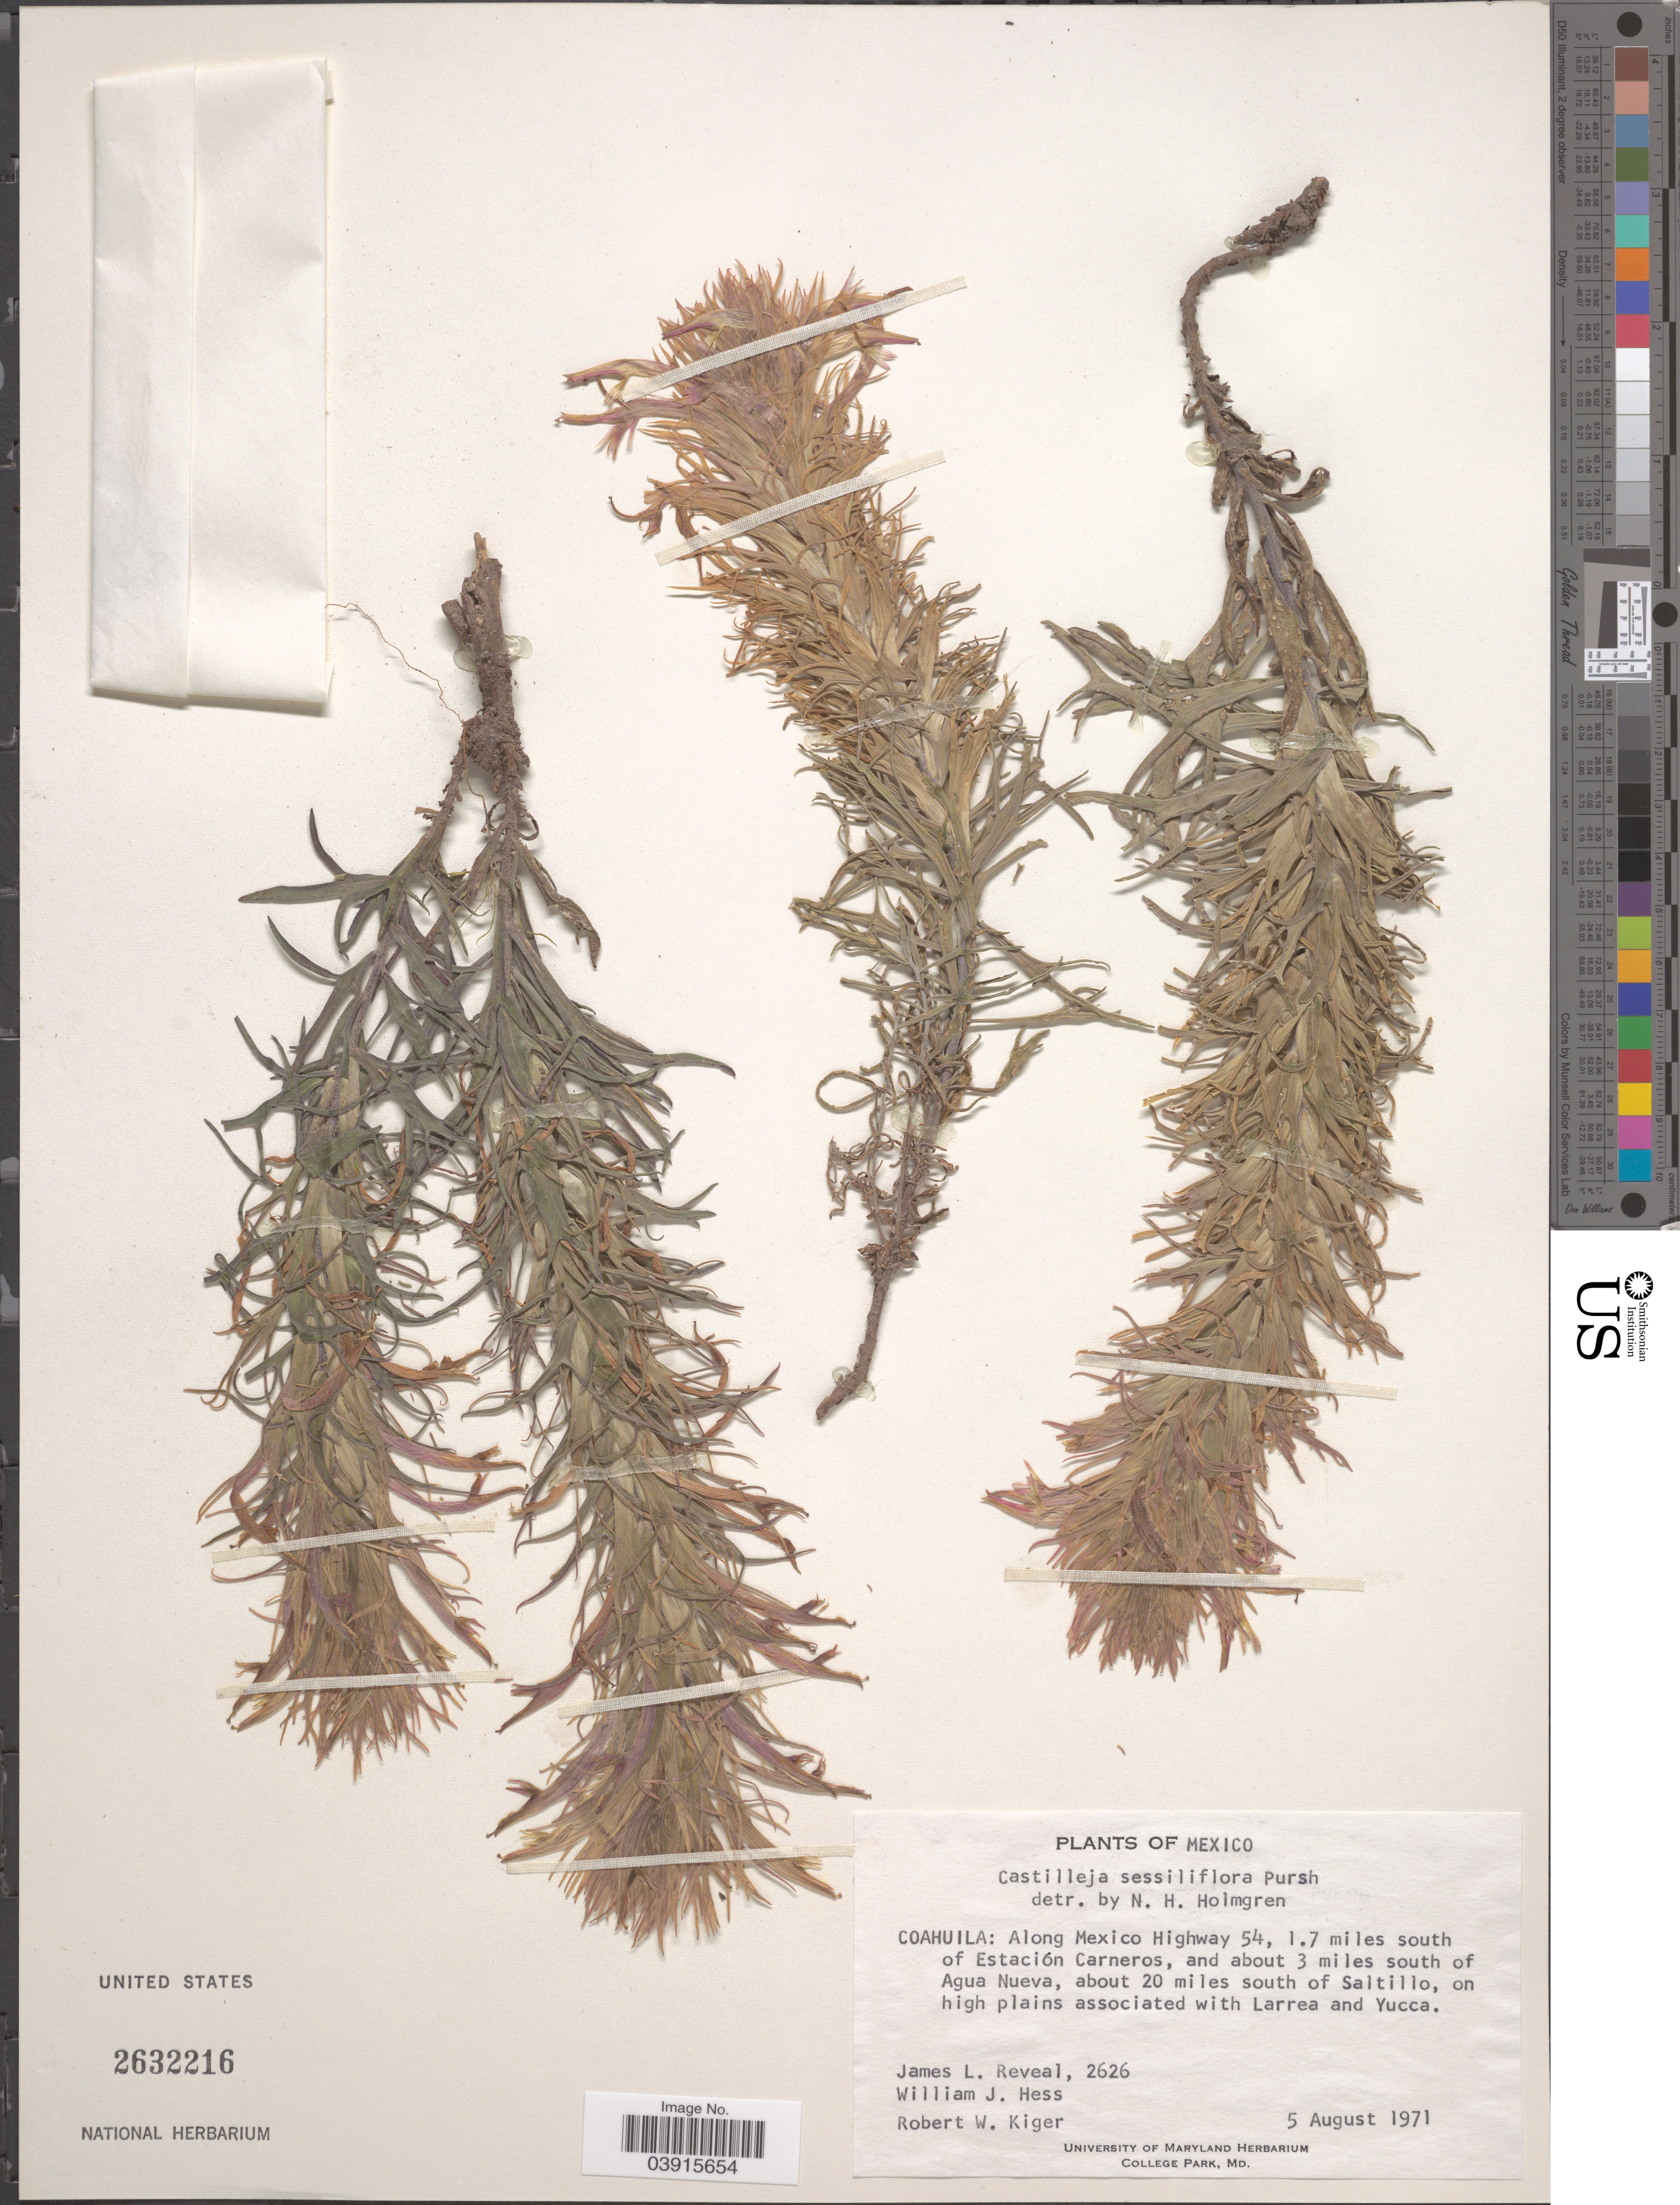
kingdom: Plantae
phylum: Tracheophyta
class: Magnoliopsida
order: Lamiales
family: Orobanchaceae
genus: Castilleja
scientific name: Castilleja sessiliflora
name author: Pursh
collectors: J. L. Reveal, W. Hess & R. Kiger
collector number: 2626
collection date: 1971-08-05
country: Mexico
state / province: Coahuila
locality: Along Mexico Highway 54, 1.7 miles south of Estación Carneros, and about 3 miles south of Agua Nueva, about 20 miles south of Saltillo.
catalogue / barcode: US 2632216